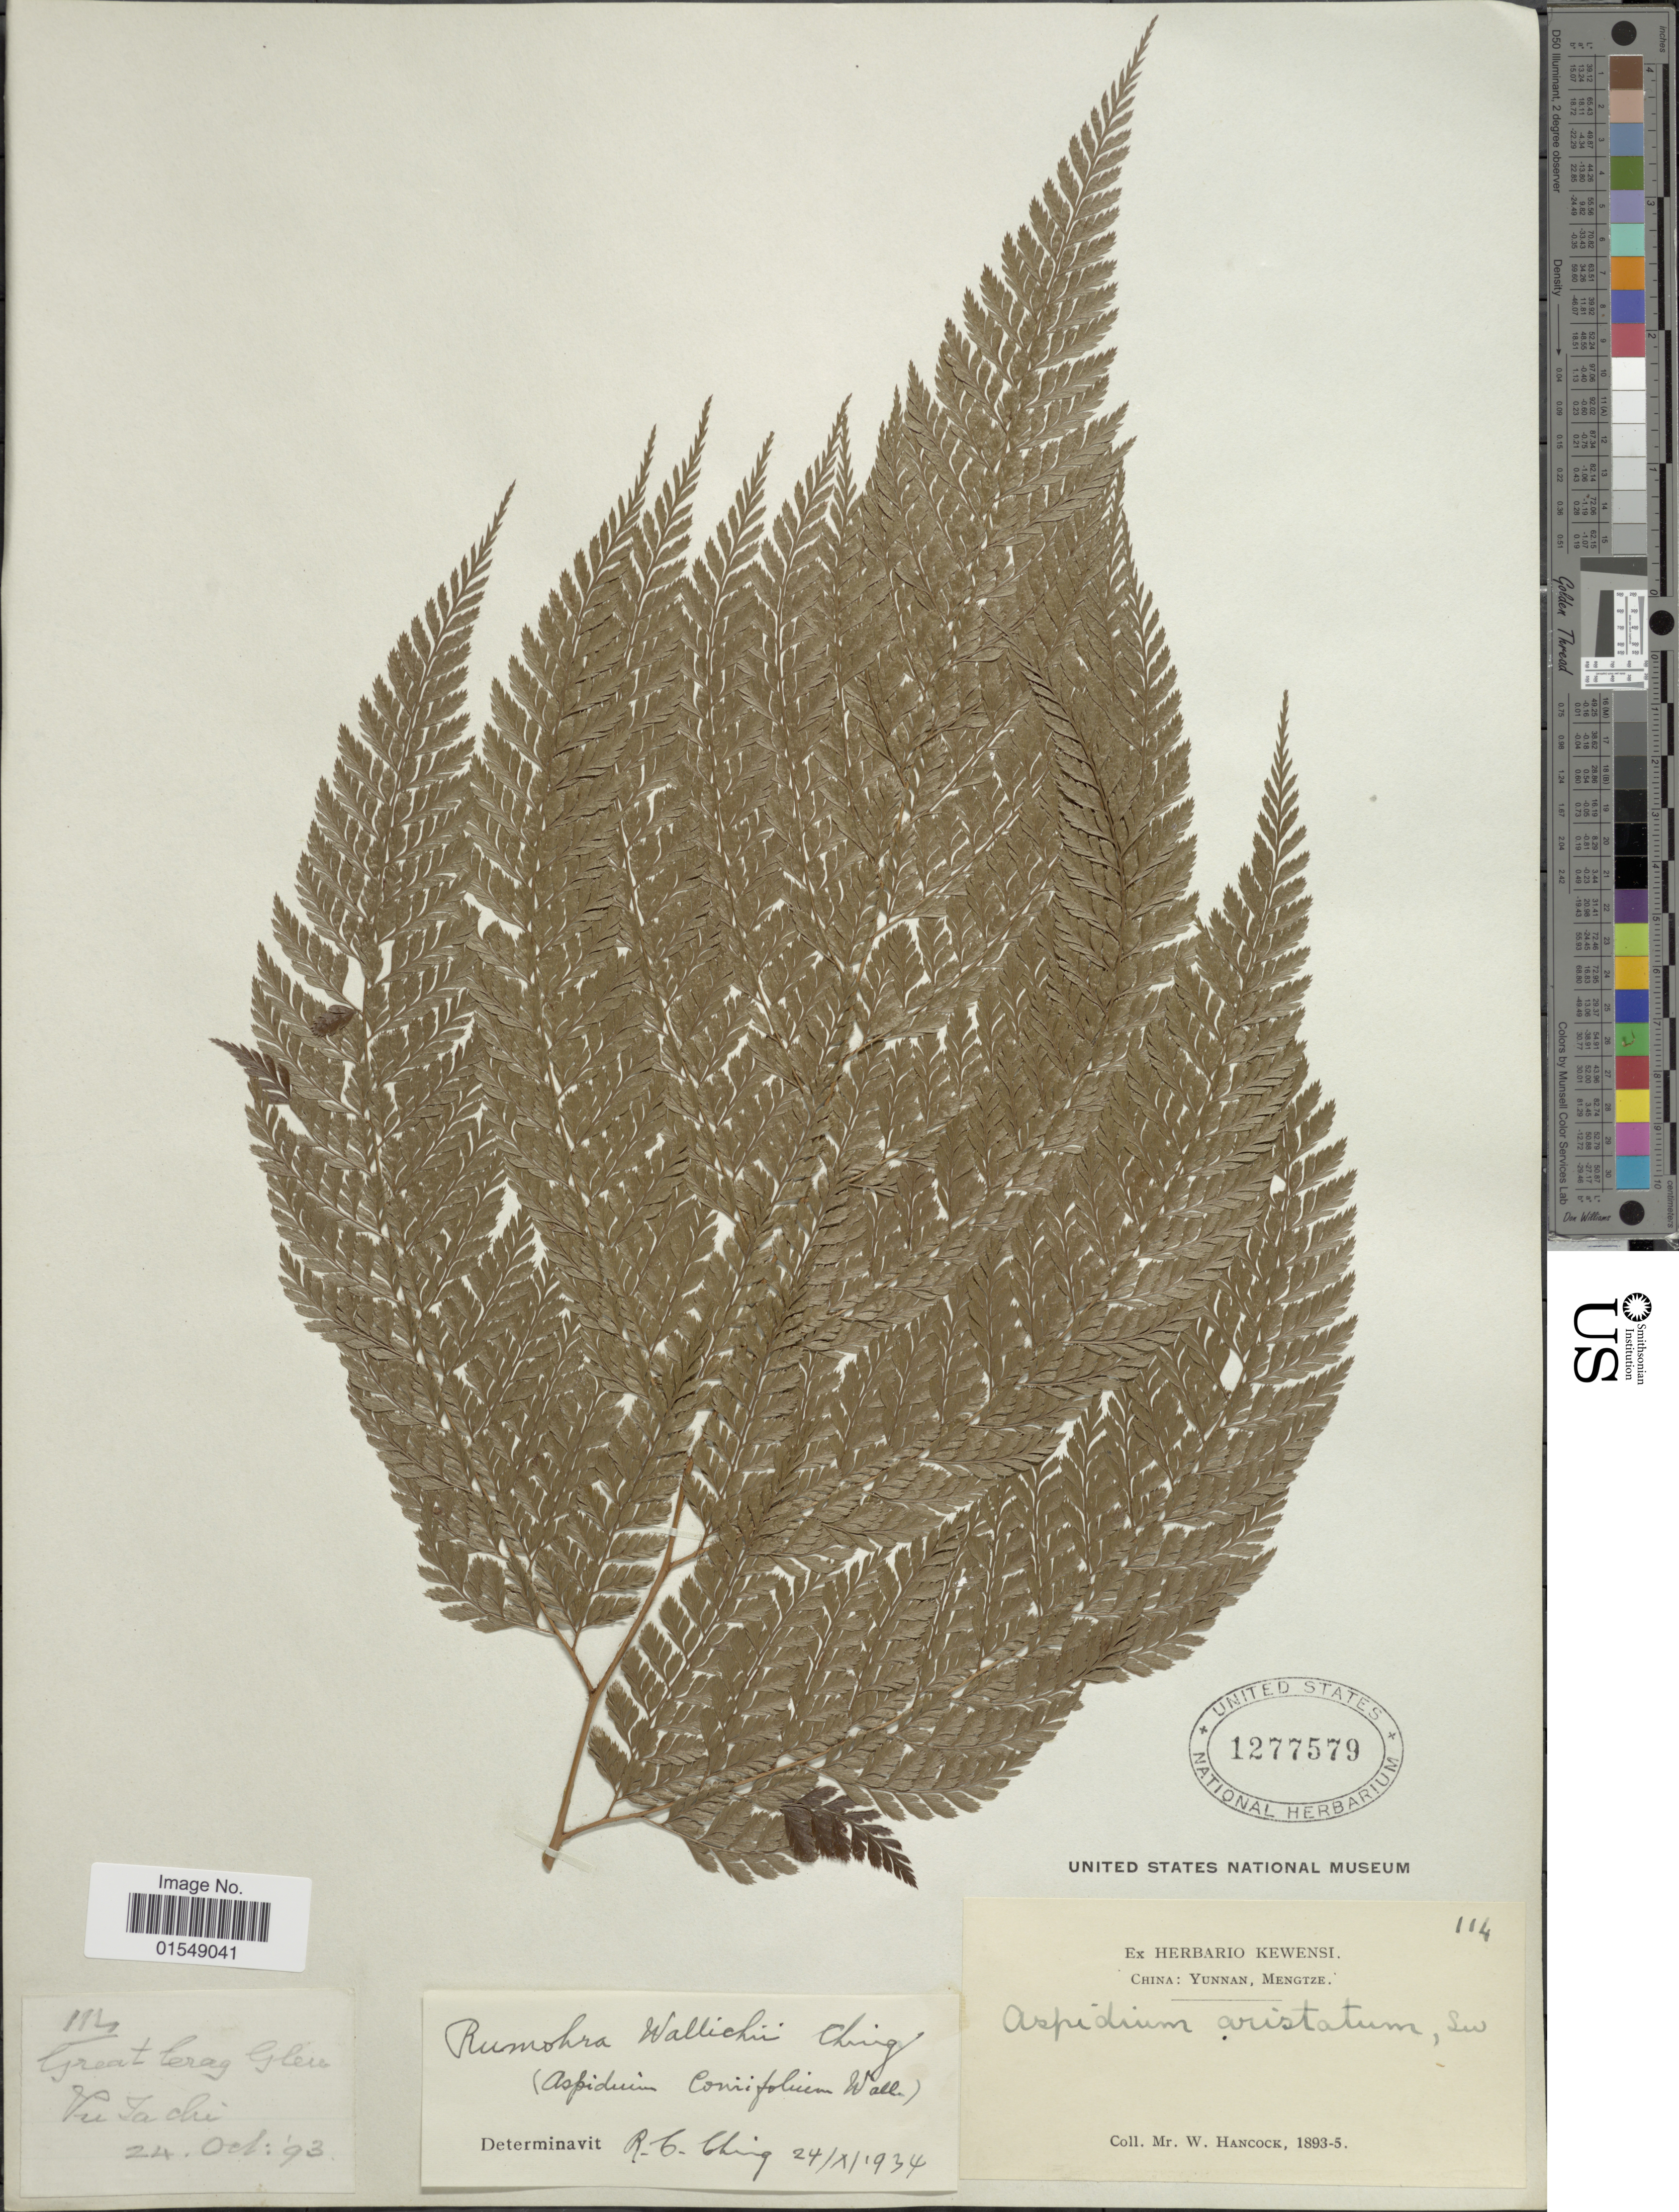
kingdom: Plantae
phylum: Tracheophyta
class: Polypodiopsida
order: Polypodiales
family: Dryopteridaceae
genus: Arachniodes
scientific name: Arachniodes coniifolia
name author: (T. Moore) Ching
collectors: W. Hancock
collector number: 114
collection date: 1893/1895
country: China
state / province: Yunnan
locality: Mengtze, Vu Ta Chi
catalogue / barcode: US 1277579